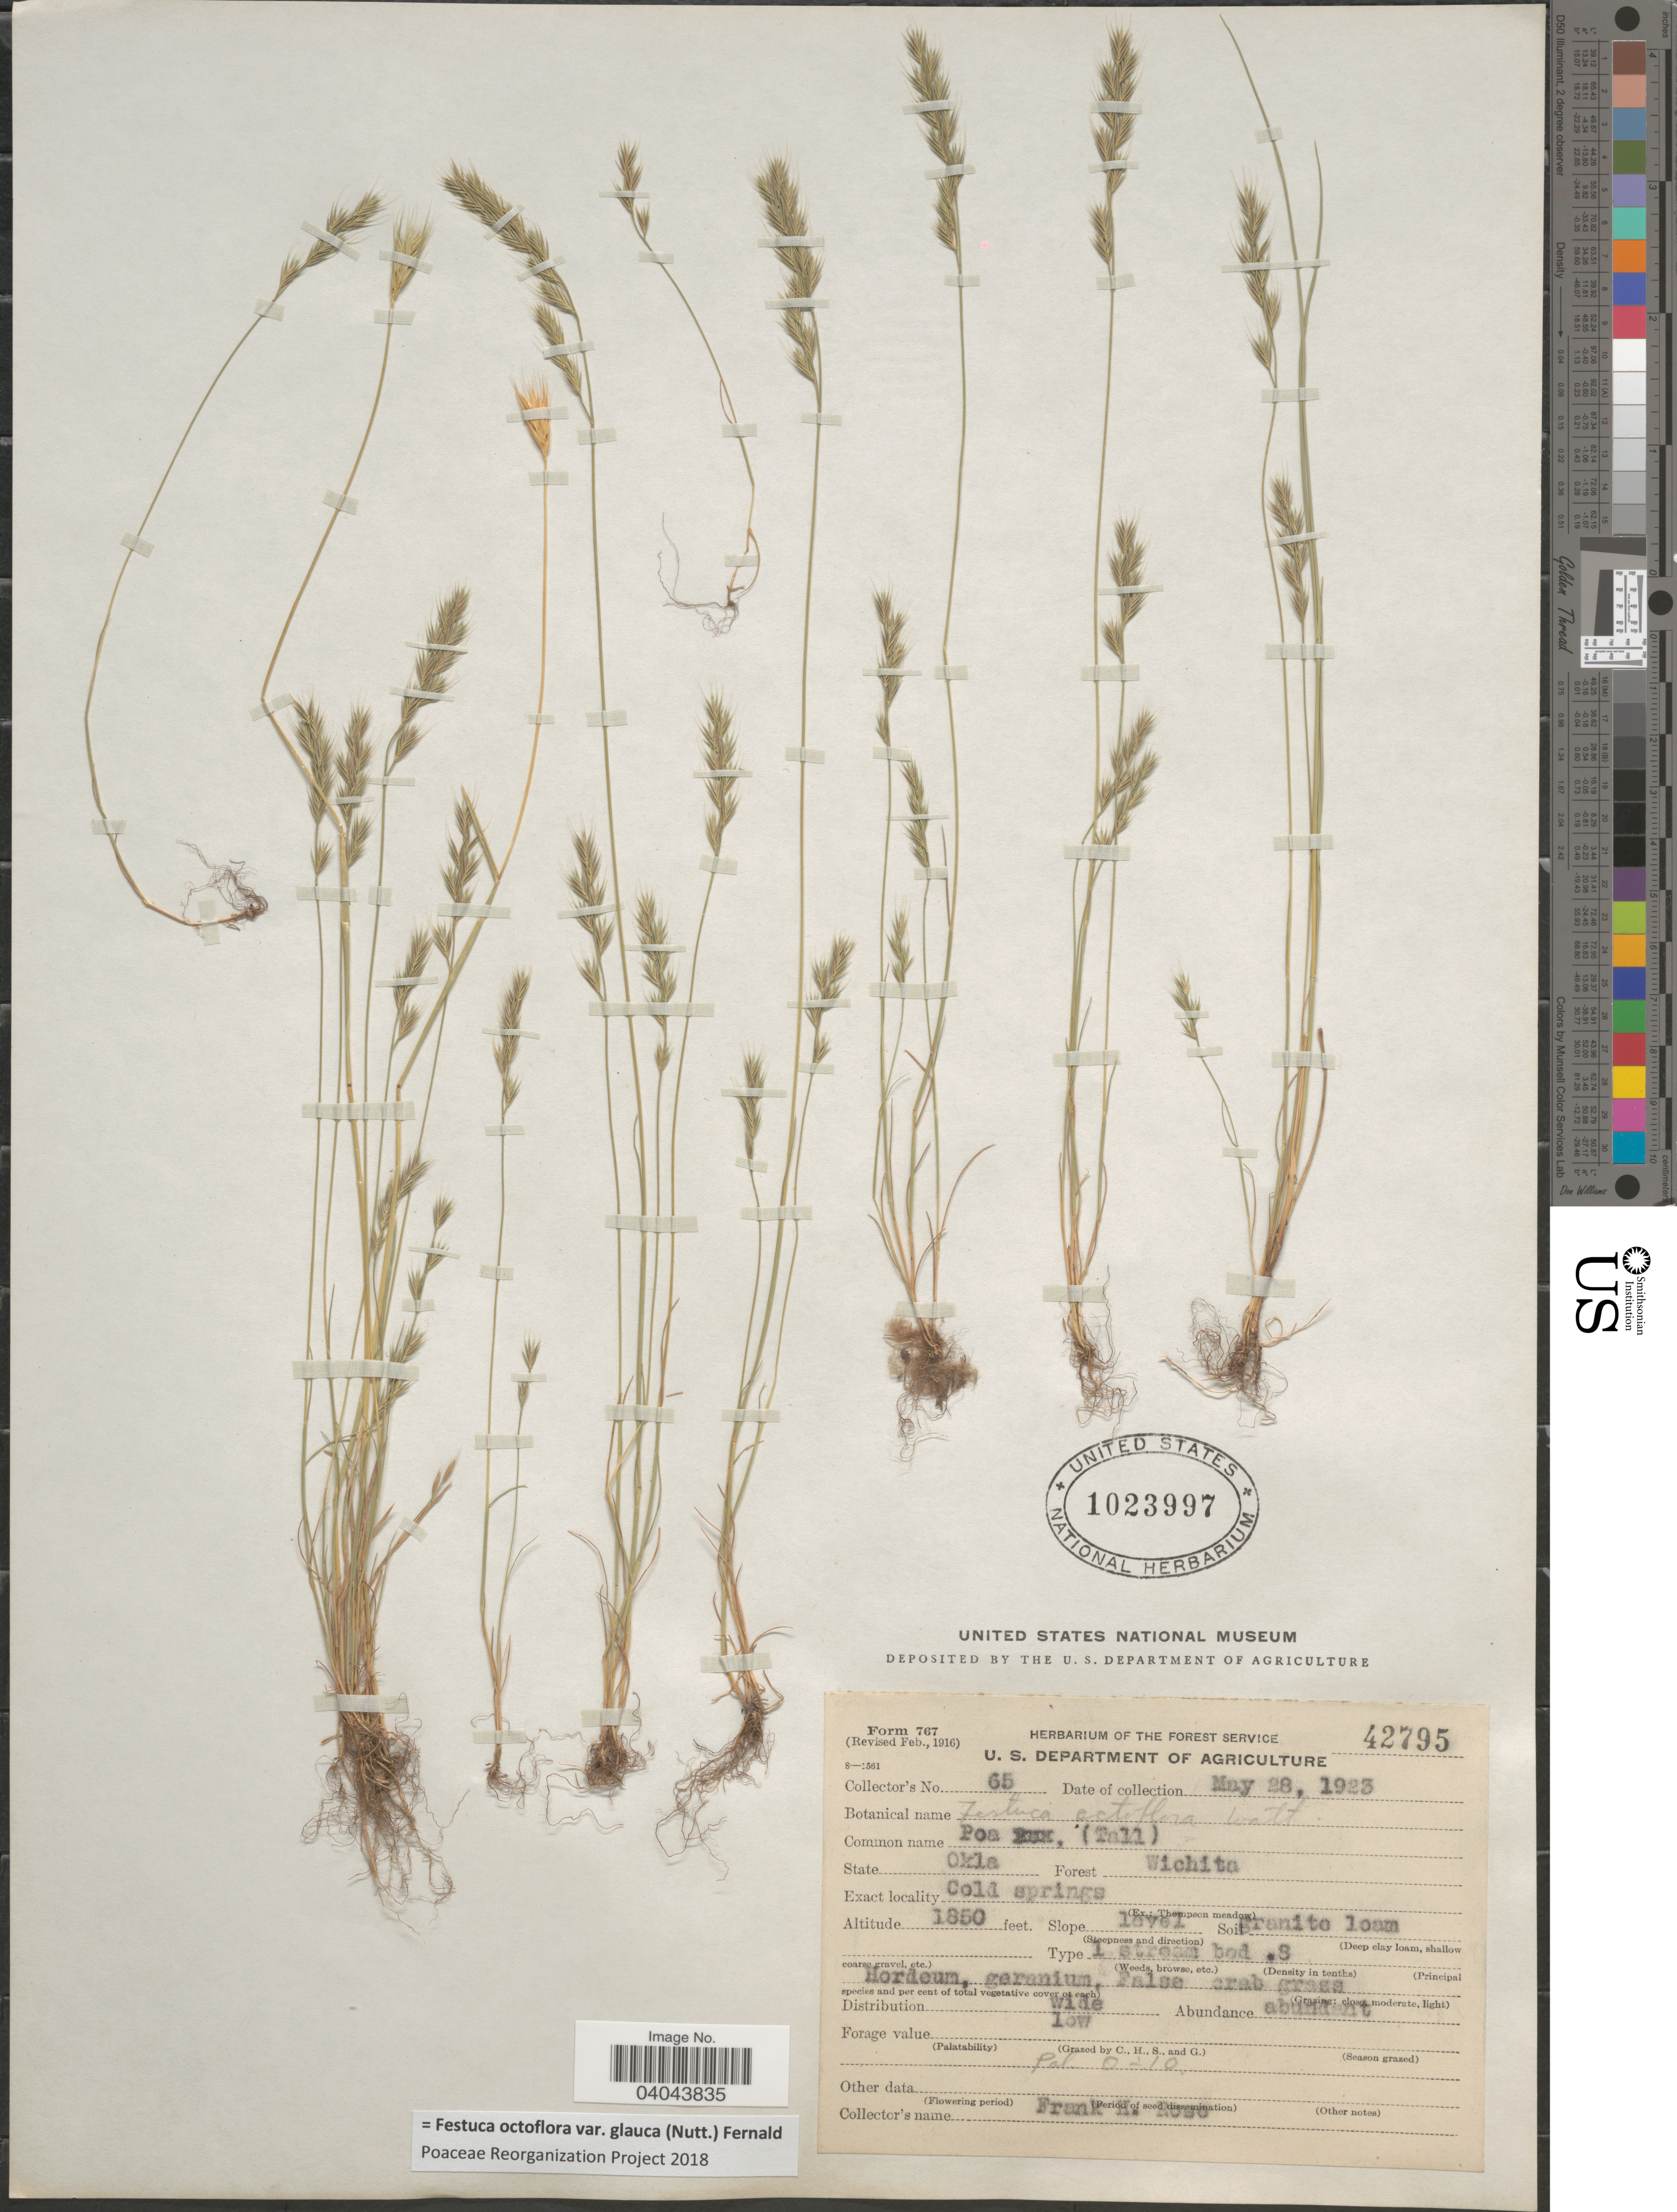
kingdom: Plantae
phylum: Tracheophyta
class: Liliopsida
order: Poales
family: Poaceae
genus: Festuca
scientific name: Festuca octoflora var. glauca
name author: (Nutt.) Fernald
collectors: F. H. Rose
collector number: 65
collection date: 1923-05-28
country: United States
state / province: Oklahoma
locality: Forest Wichita. Cold springs.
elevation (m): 564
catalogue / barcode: US 1023997